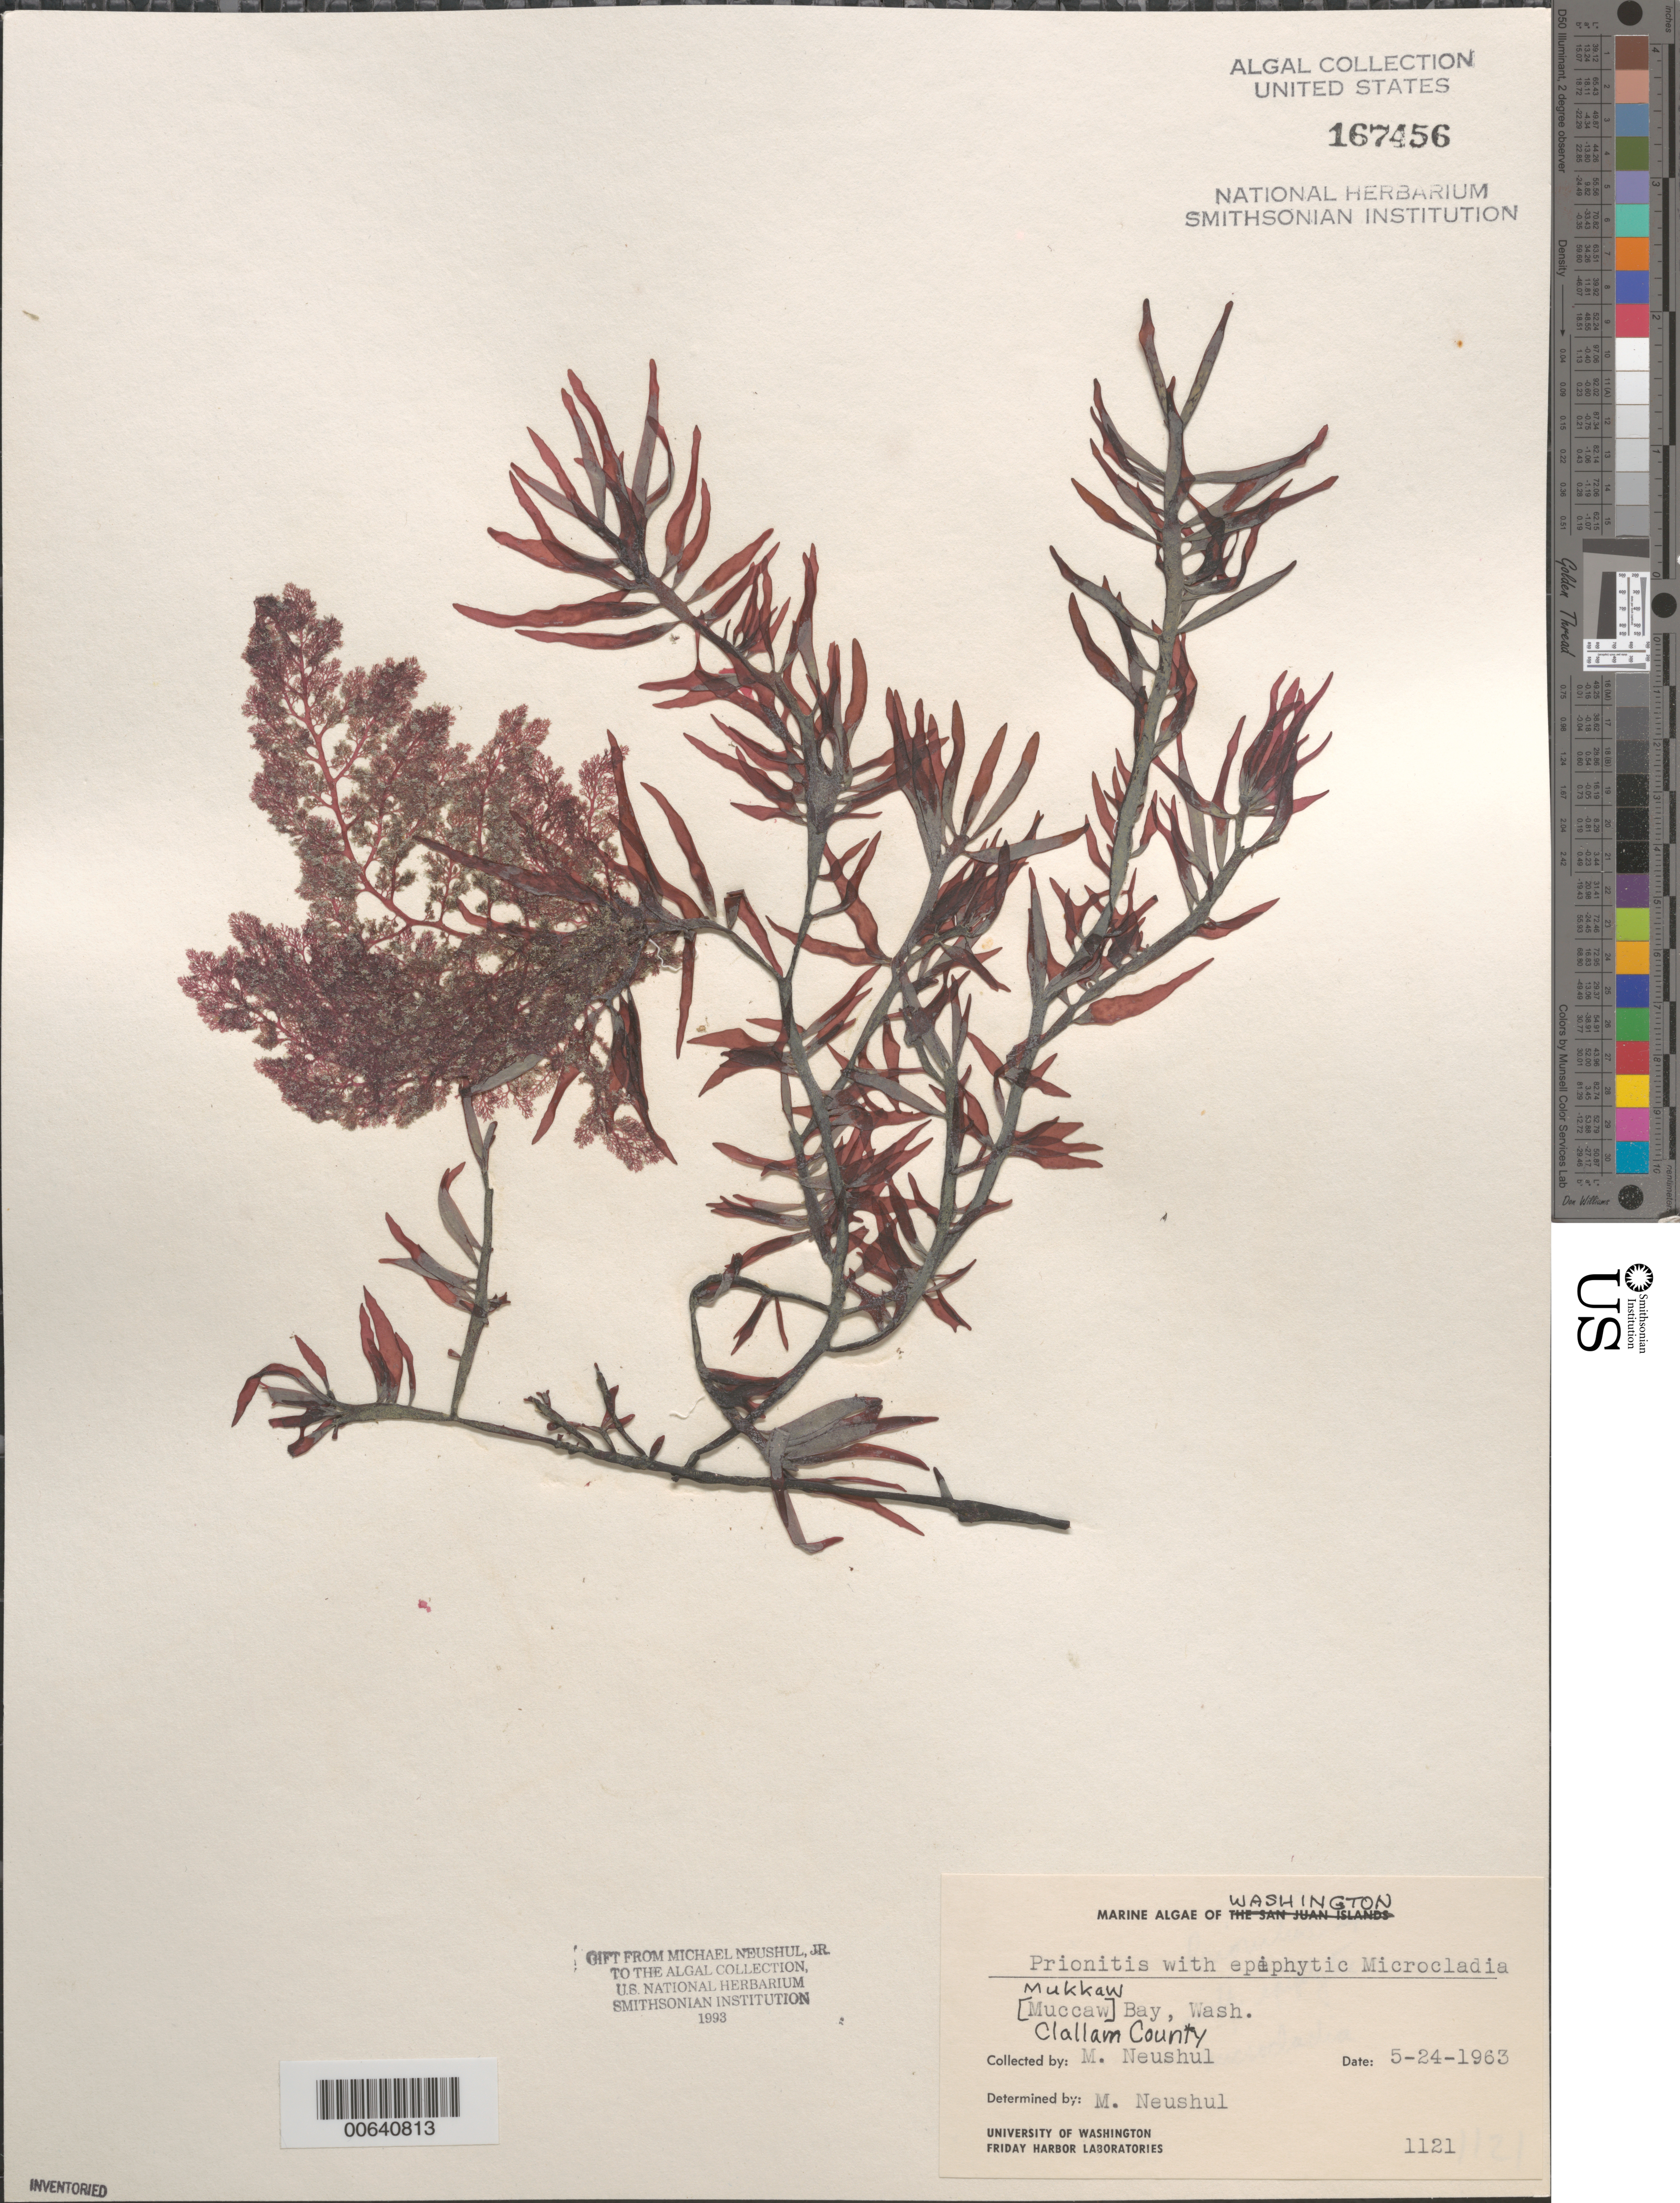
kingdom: Plantae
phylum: Rhodophyta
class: Florideophyceae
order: Cryptonemiales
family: Cryptonemiaceae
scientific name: Prionitis sp.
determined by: Neushul, M.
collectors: M. Neushul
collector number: Neushul 1121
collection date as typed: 24 May 1963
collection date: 1963-05-24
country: United States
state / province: Washington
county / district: Clallam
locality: Mukkaw Bay (Muccaw Bay)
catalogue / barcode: US 167456